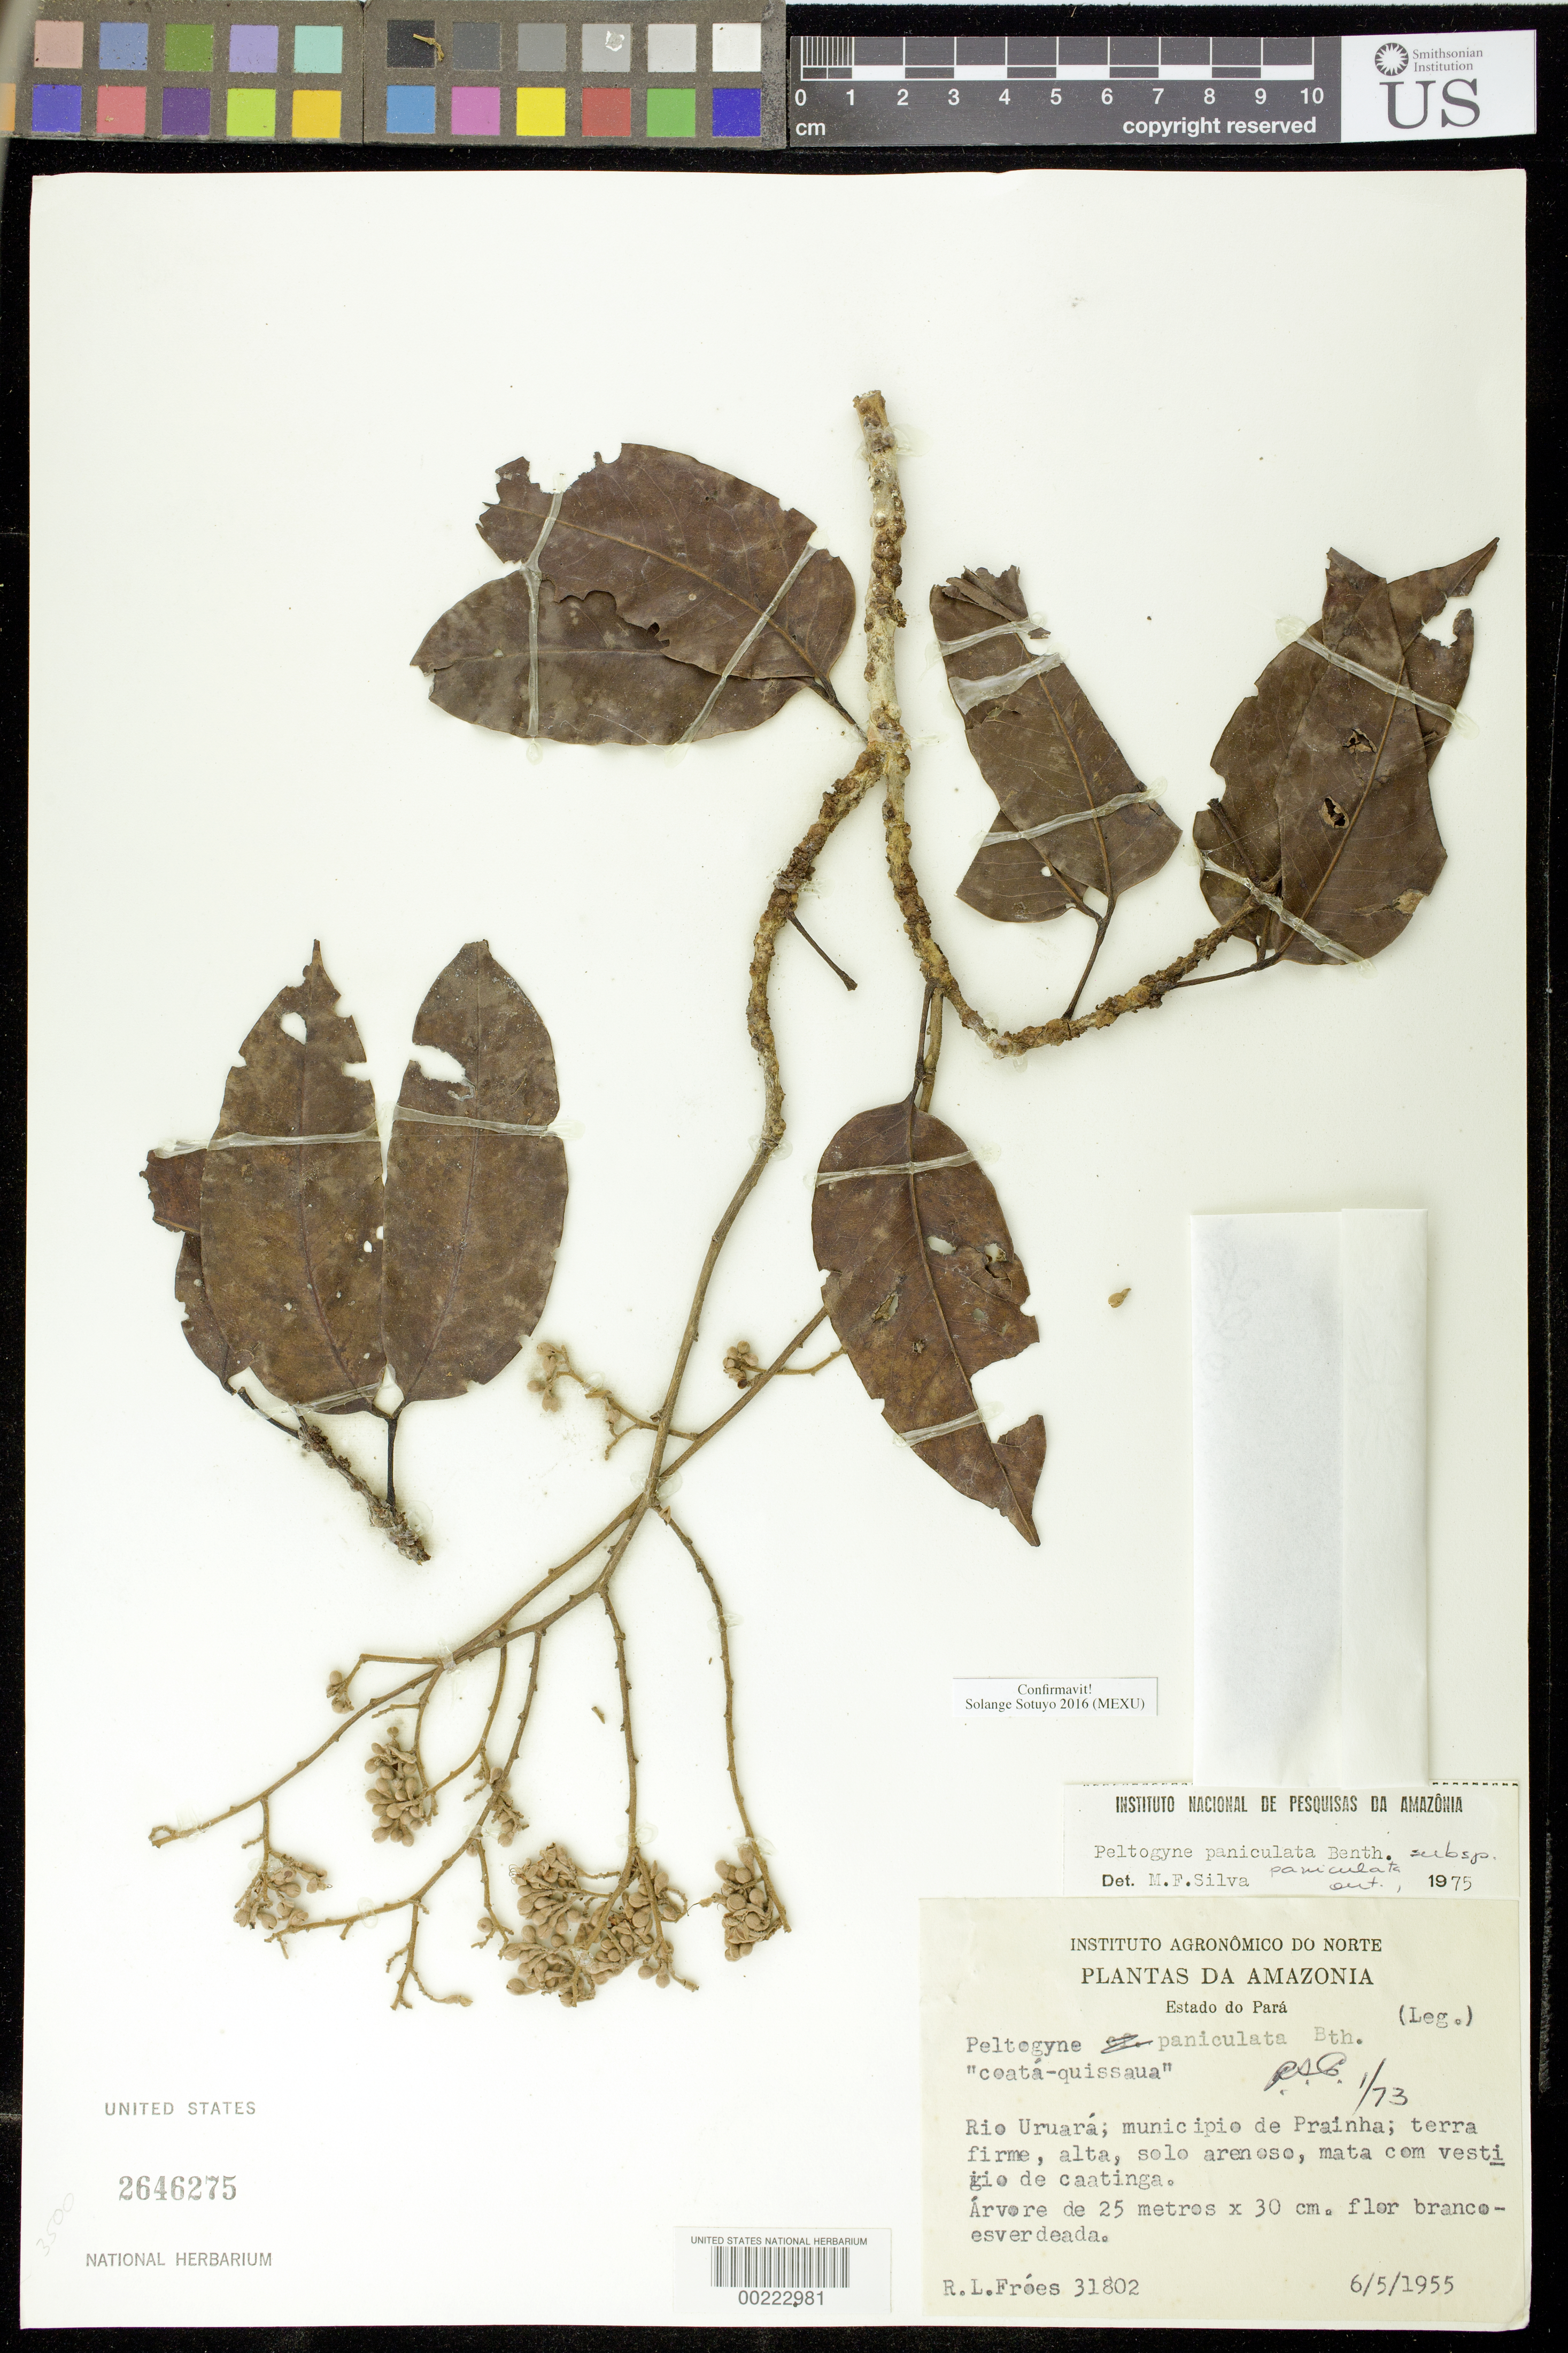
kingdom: Plantae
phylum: Tracheophyta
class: Magnoliopsida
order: Fabales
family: Fabaceae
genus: Peltogyne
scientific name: Peltogyne paniculata subsp. paniculata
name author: Benth.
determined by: Sotuyo, Solange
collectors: R. L. Fróes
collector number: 31802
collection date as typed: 06 May 1955 or 05 Jun 1955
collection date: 1955-05-06 or 1955-06-05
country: Brazil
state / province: Pará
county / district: Prainha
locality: Rio uruara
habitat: Terra firme, deep, sandy ground, forest with vestage of caatinga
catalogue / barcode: US 2646275